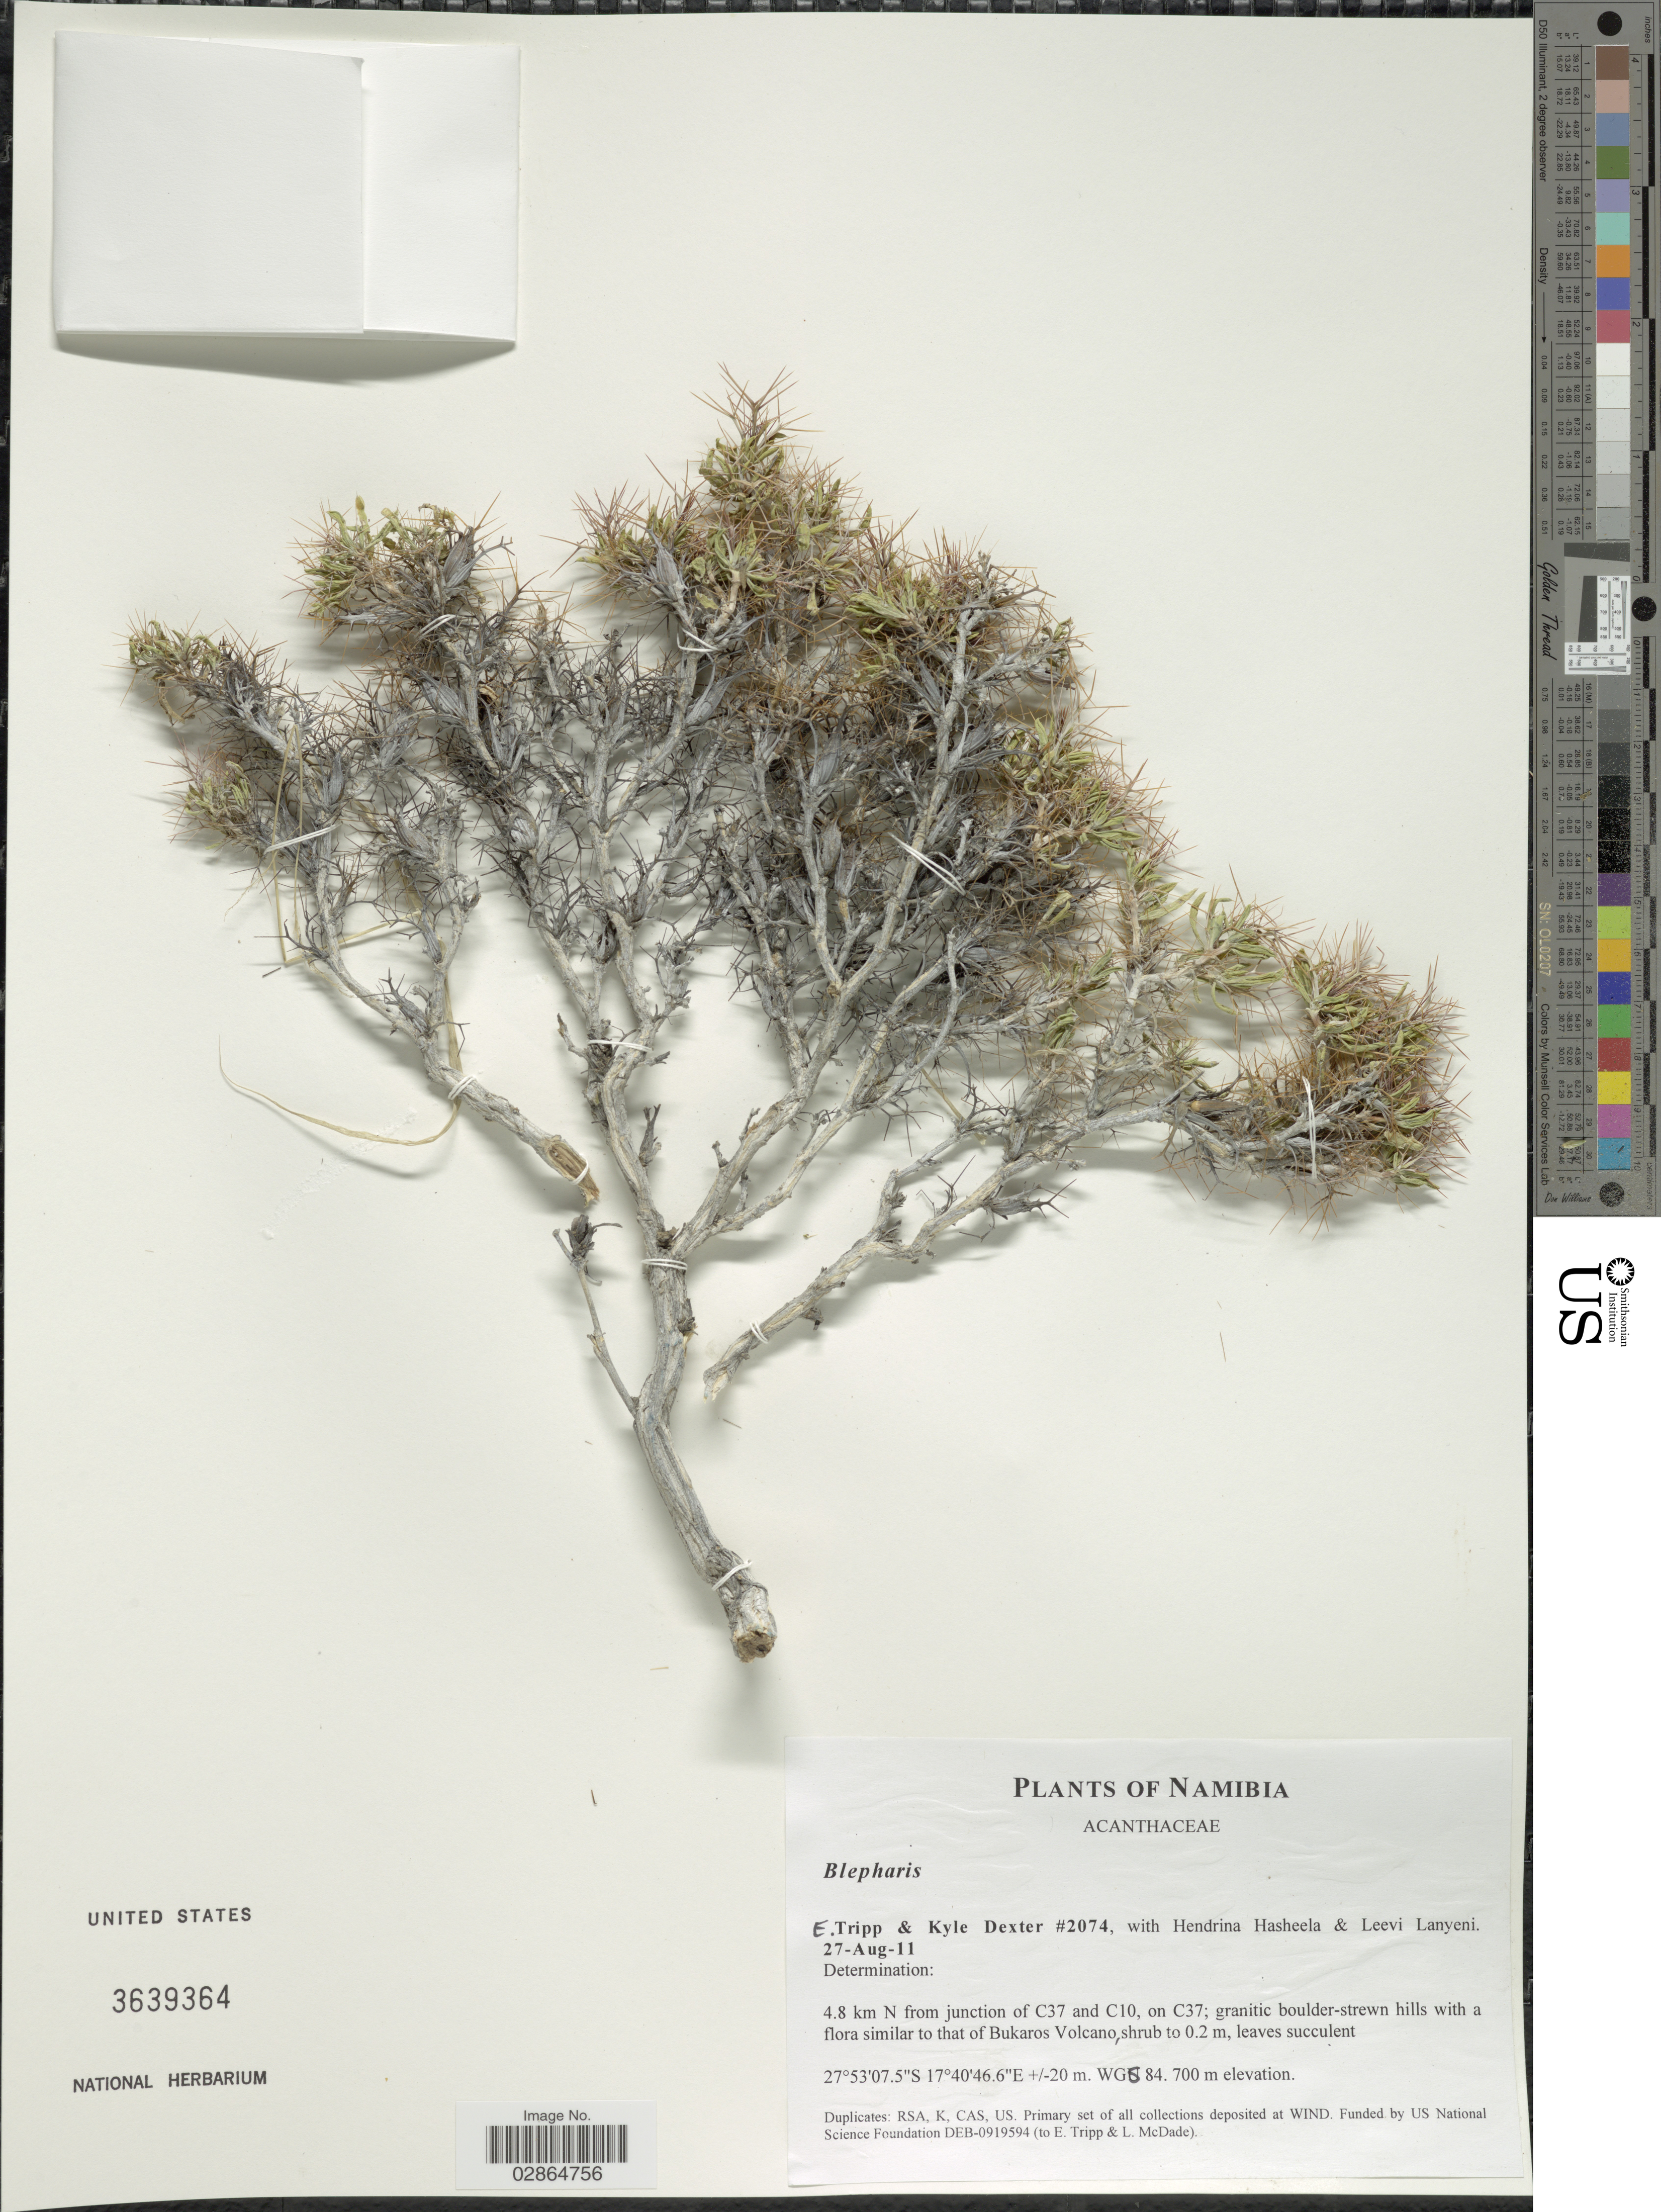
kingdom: Plantae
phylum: Tracheophyta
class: Magnoliopsida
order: Lamiales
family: Acanthaceae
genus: Blepharis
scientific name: Blepharis sp.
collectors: E. Tripp, K. Dexter, H. Hasheela & L. Lanyeni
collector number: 2074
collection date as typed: Transcribed d/m/y: 27/8/11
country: Namibia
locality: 4.8 km N from junction of C37 and C10, on C37; granitic boulder-strewn hills with a flora similar to that of Bukaros Volcano.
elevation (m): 700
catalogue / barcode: US 3639364